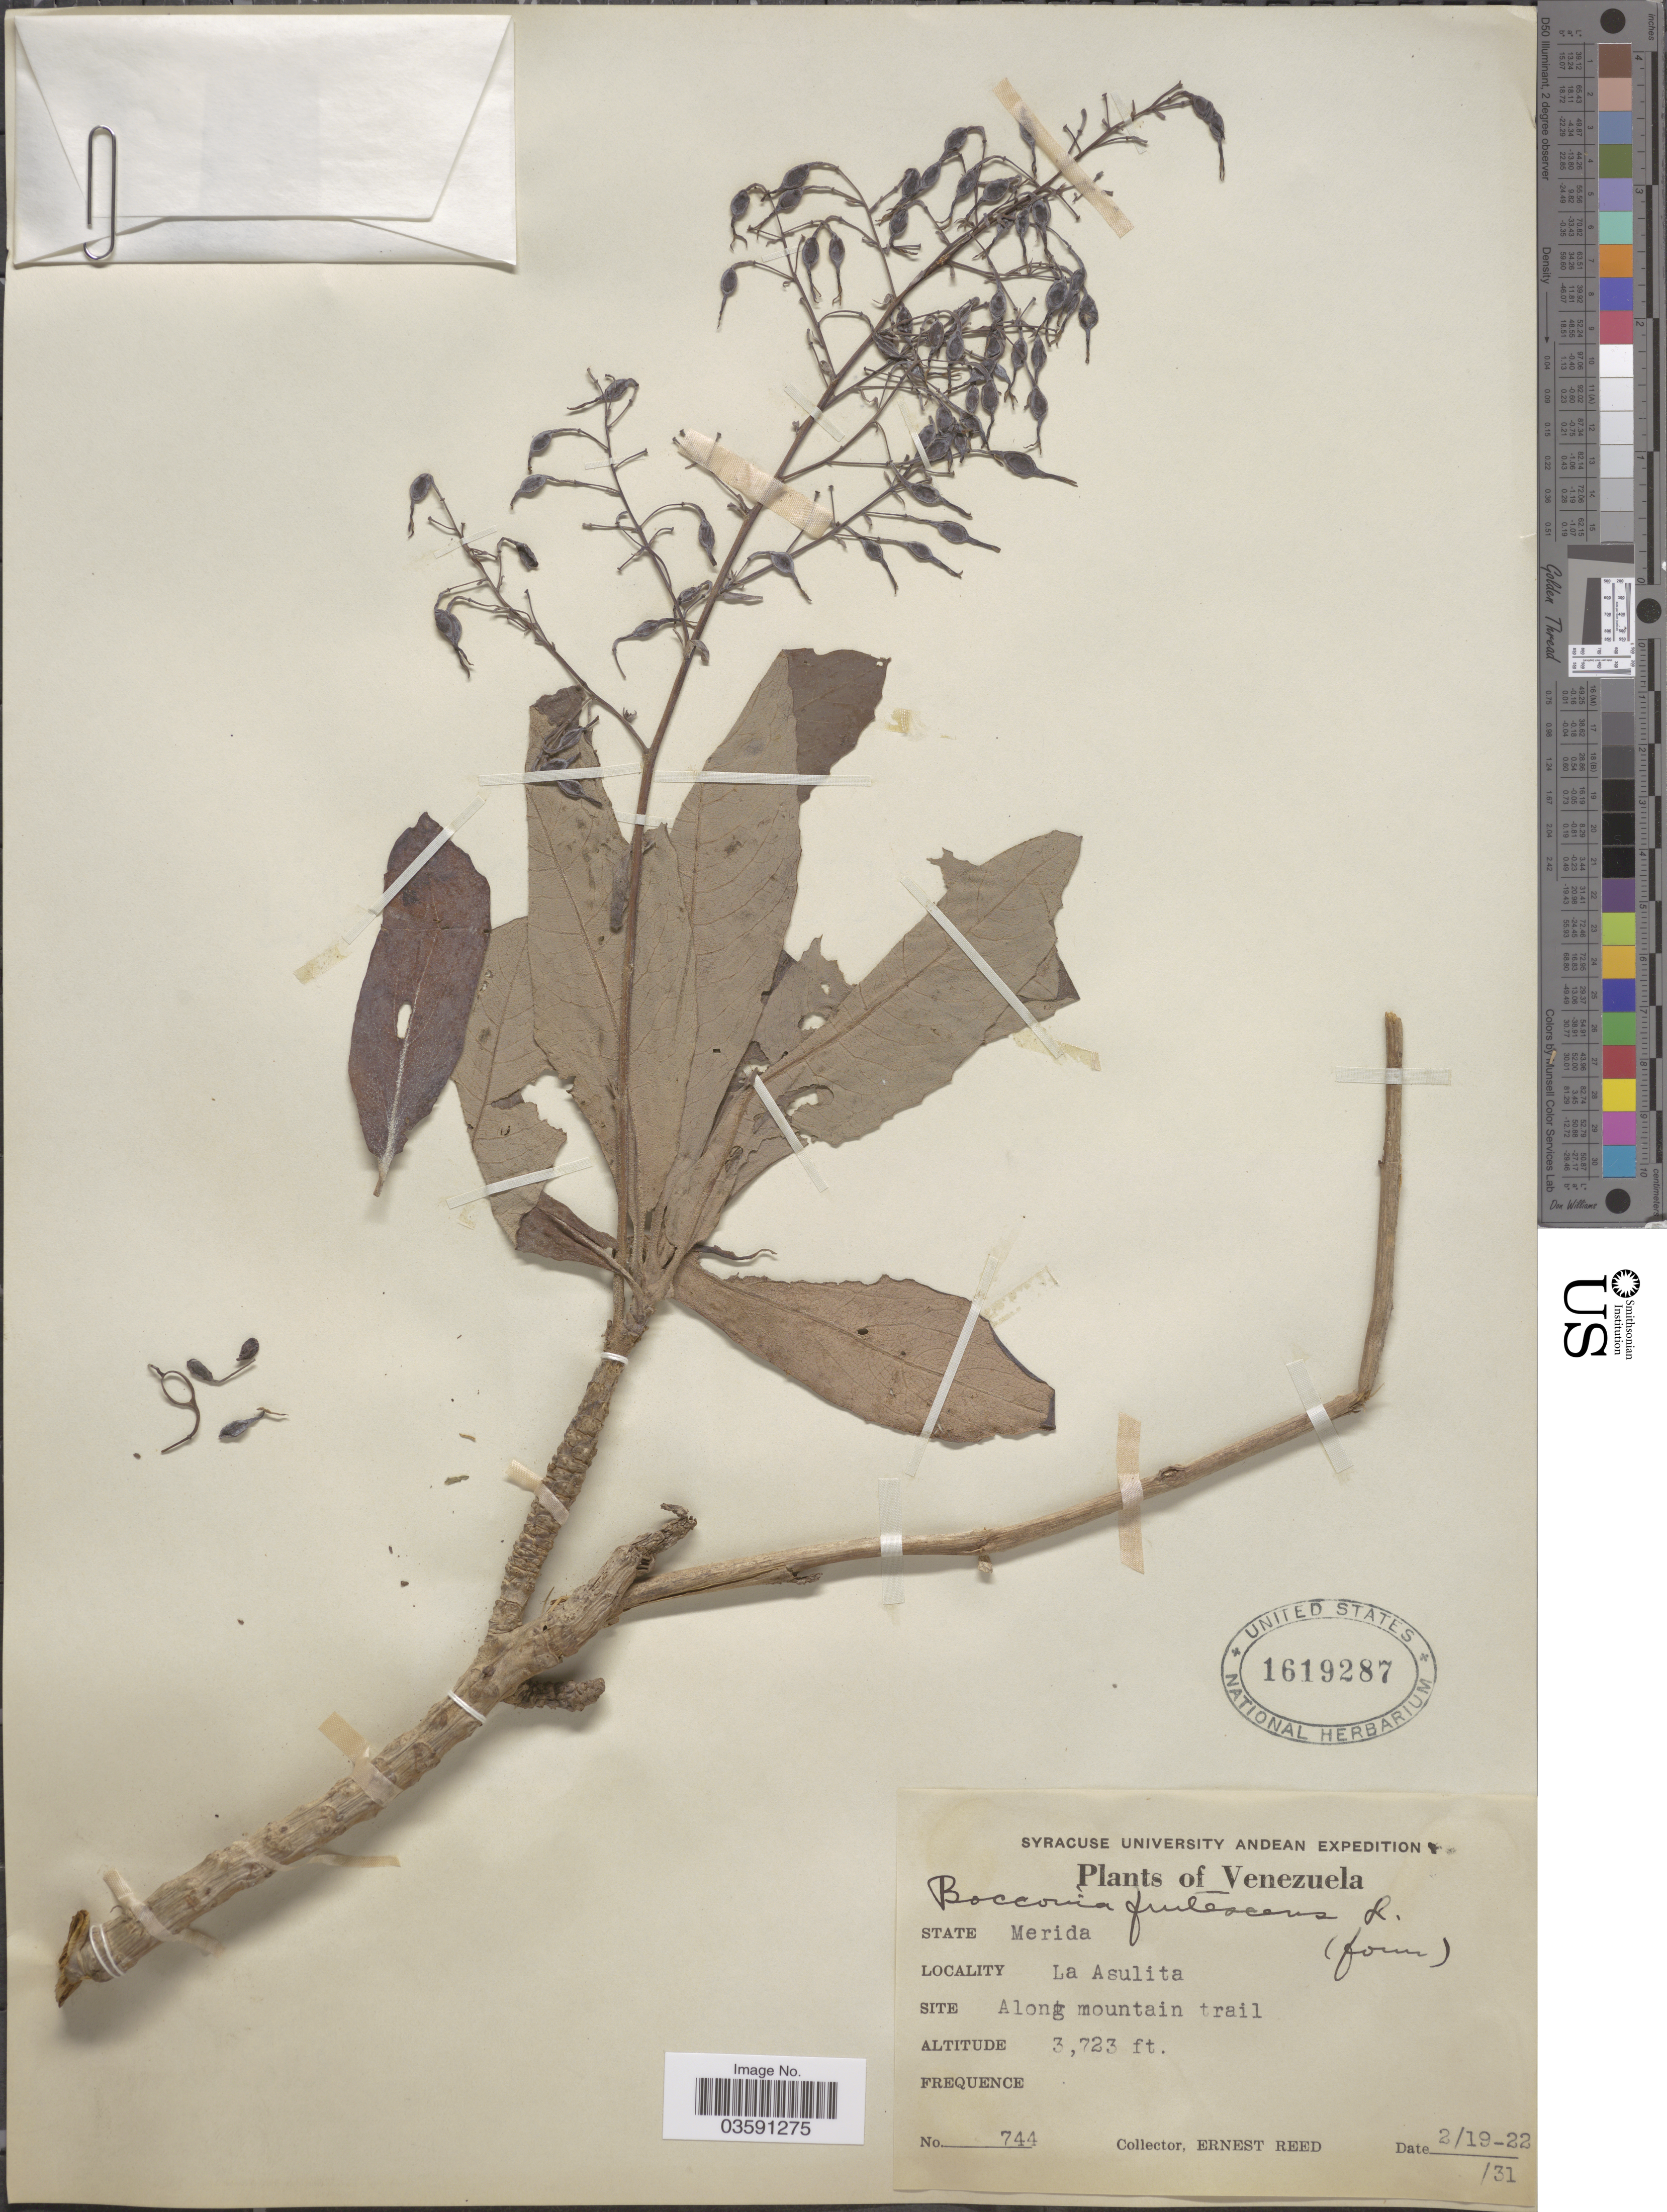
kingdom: Plantae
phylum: Tracheophyta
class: Magnoliopsida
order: Ranunculales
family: Papaveraceae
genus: Bocconia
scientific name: Bocconia integrifolia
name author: Bonpl.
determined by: Strong, Mark T., (BOT), Smithsonian Institution - National Museum of Natural History (UNITED STATES)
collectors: E. Reed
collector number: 744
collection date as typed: Transcribed d/m/y: 19/2/31 to 22/2/31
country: Venezuela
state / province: Mérida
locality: La Asulita.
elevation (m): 1135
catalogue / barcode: US 1619287